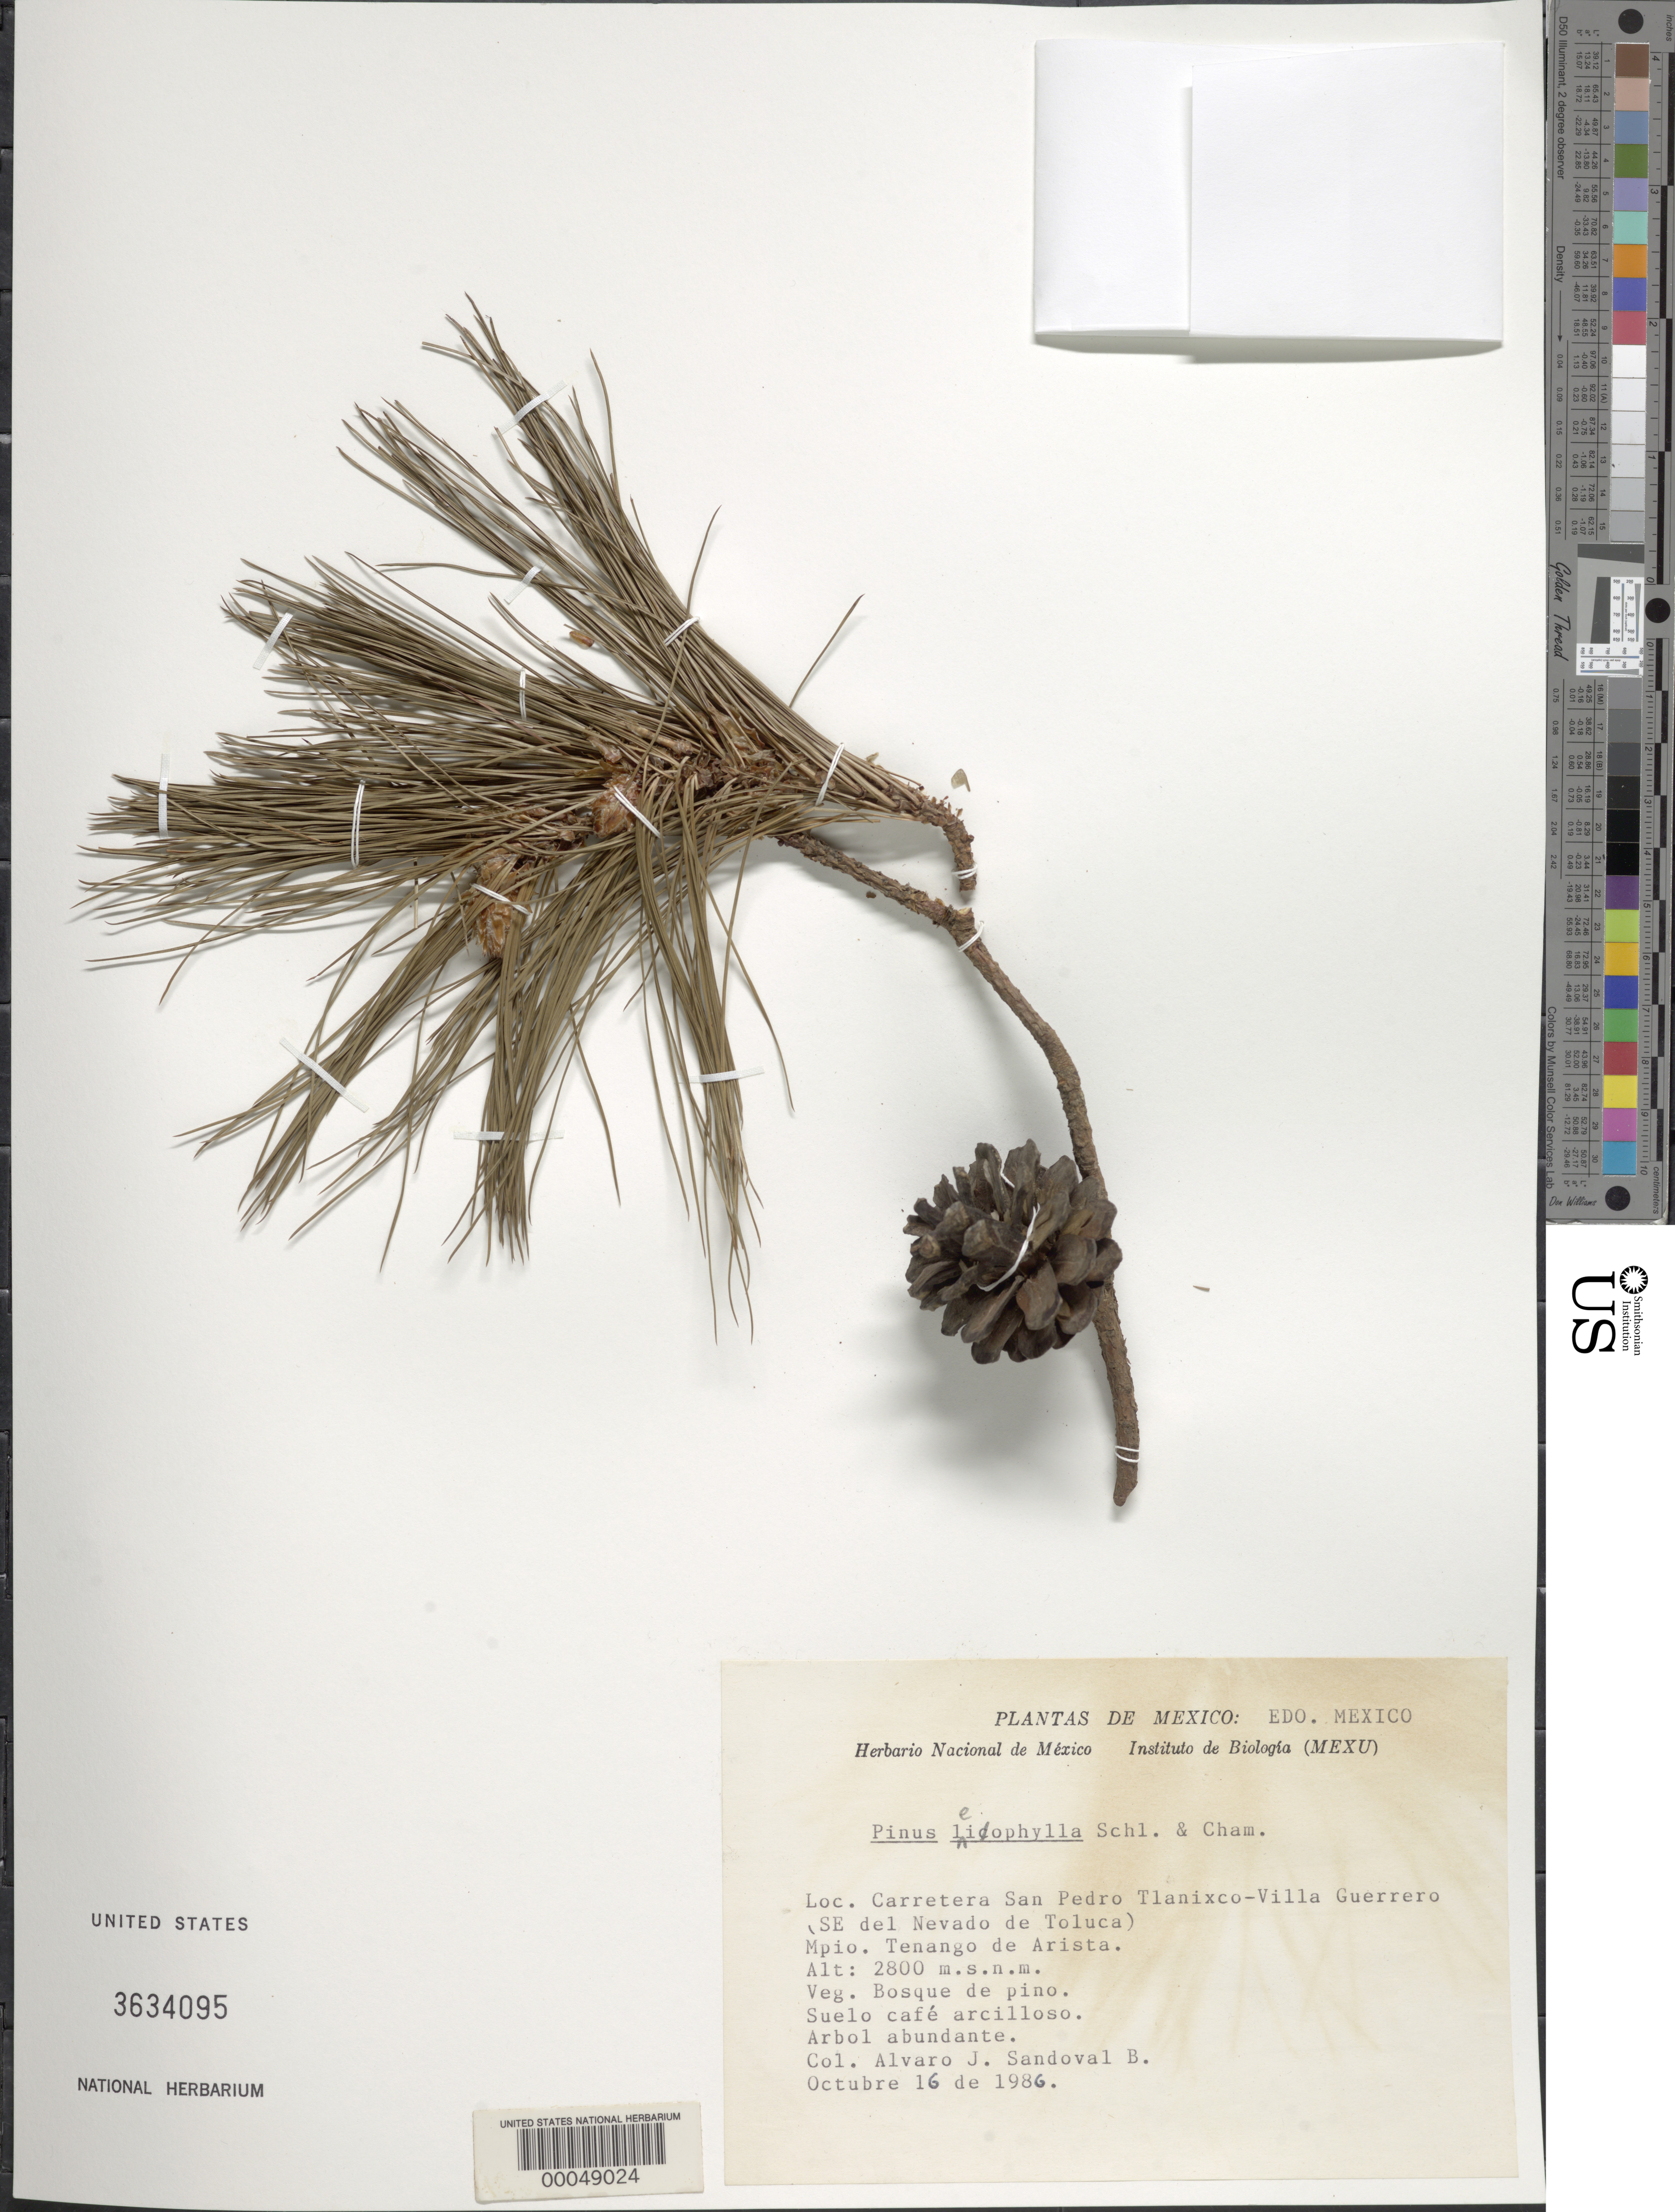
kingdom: Plantae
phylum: Tracheophyta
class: Pinopsida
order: Pinales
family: Pinaceae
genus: Pinus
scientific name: Pinus leiophylla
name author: Schiede ex Schltdl. & Cham.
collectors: A. Sandoval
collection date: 1986-10-16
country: Mexico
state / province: México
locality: Mpio Tenango de Arista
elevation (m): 2800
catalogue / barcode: US 3634095